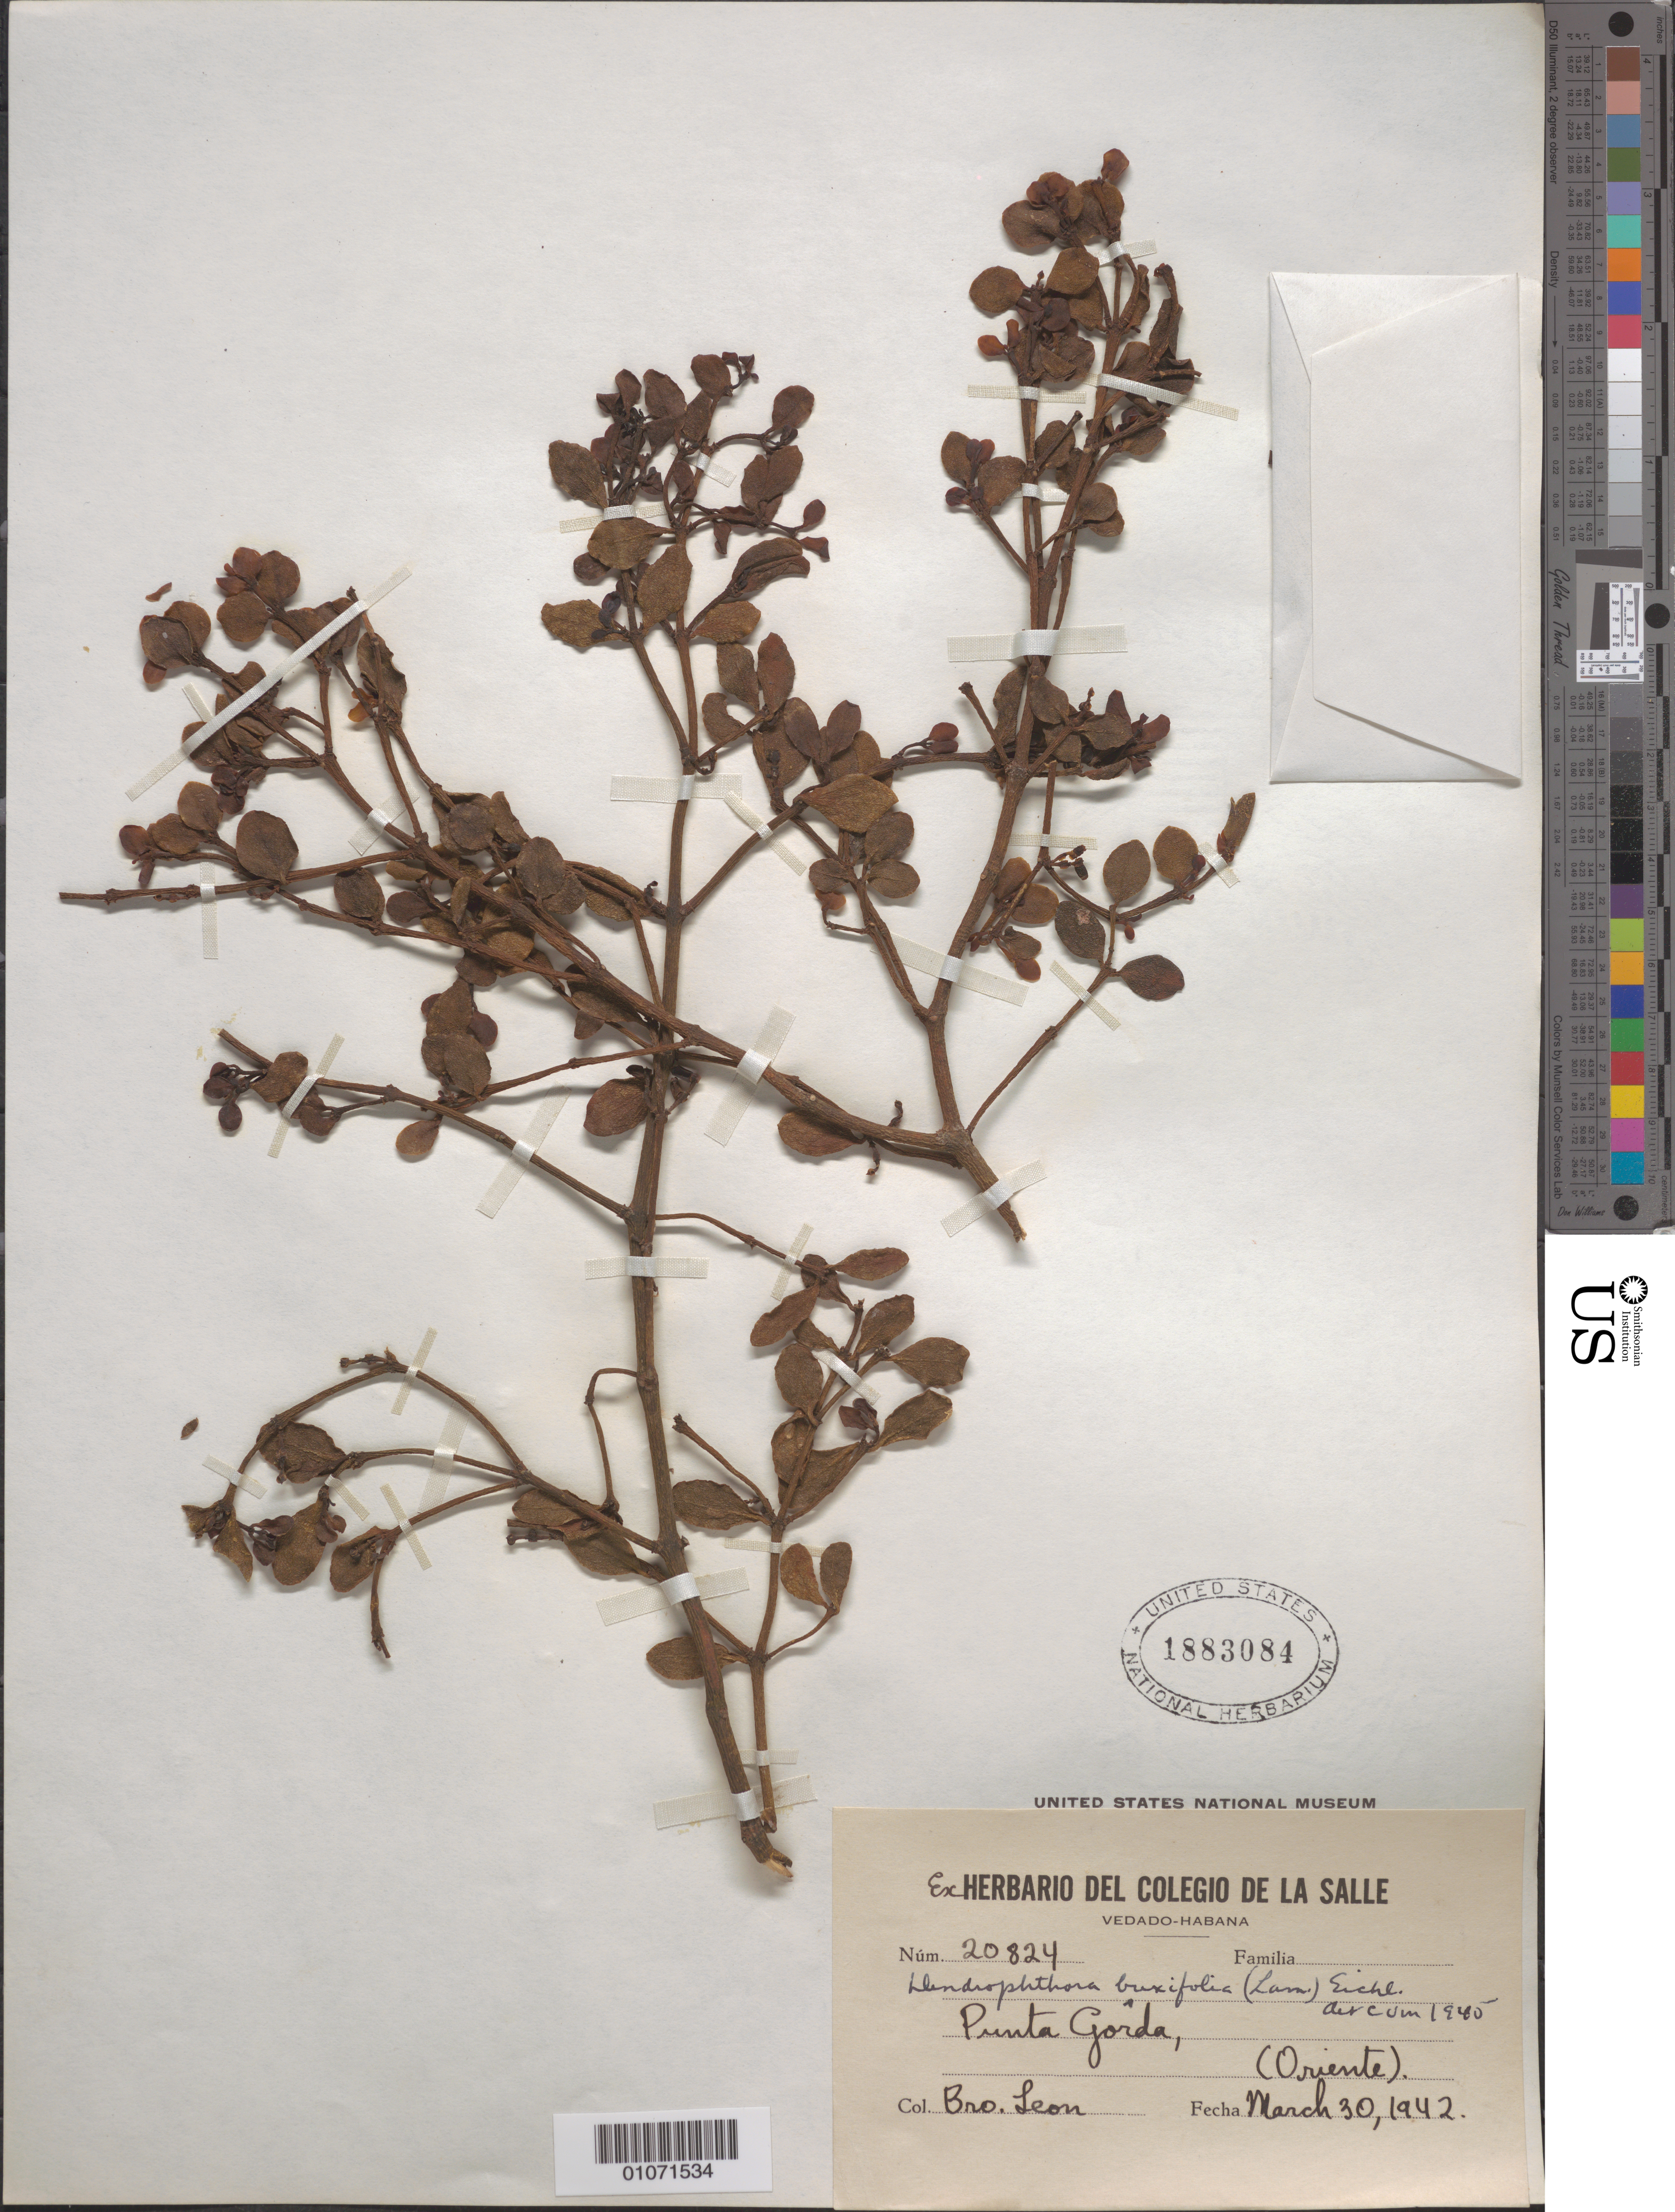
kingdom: Plantae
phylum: Tracheophyta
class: Magnoliopsida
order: Santalales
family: Viscaceae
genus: Dendrophthora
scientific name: Dendrophthora buxifolia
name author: (Lam.) Eichler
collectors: Bro. León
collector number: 20824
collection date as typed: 30 Mar 1942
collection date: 1942-03-30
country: Cuba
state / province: Oriente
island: Cuba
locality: Punta Gorda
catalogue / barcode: US 1883084